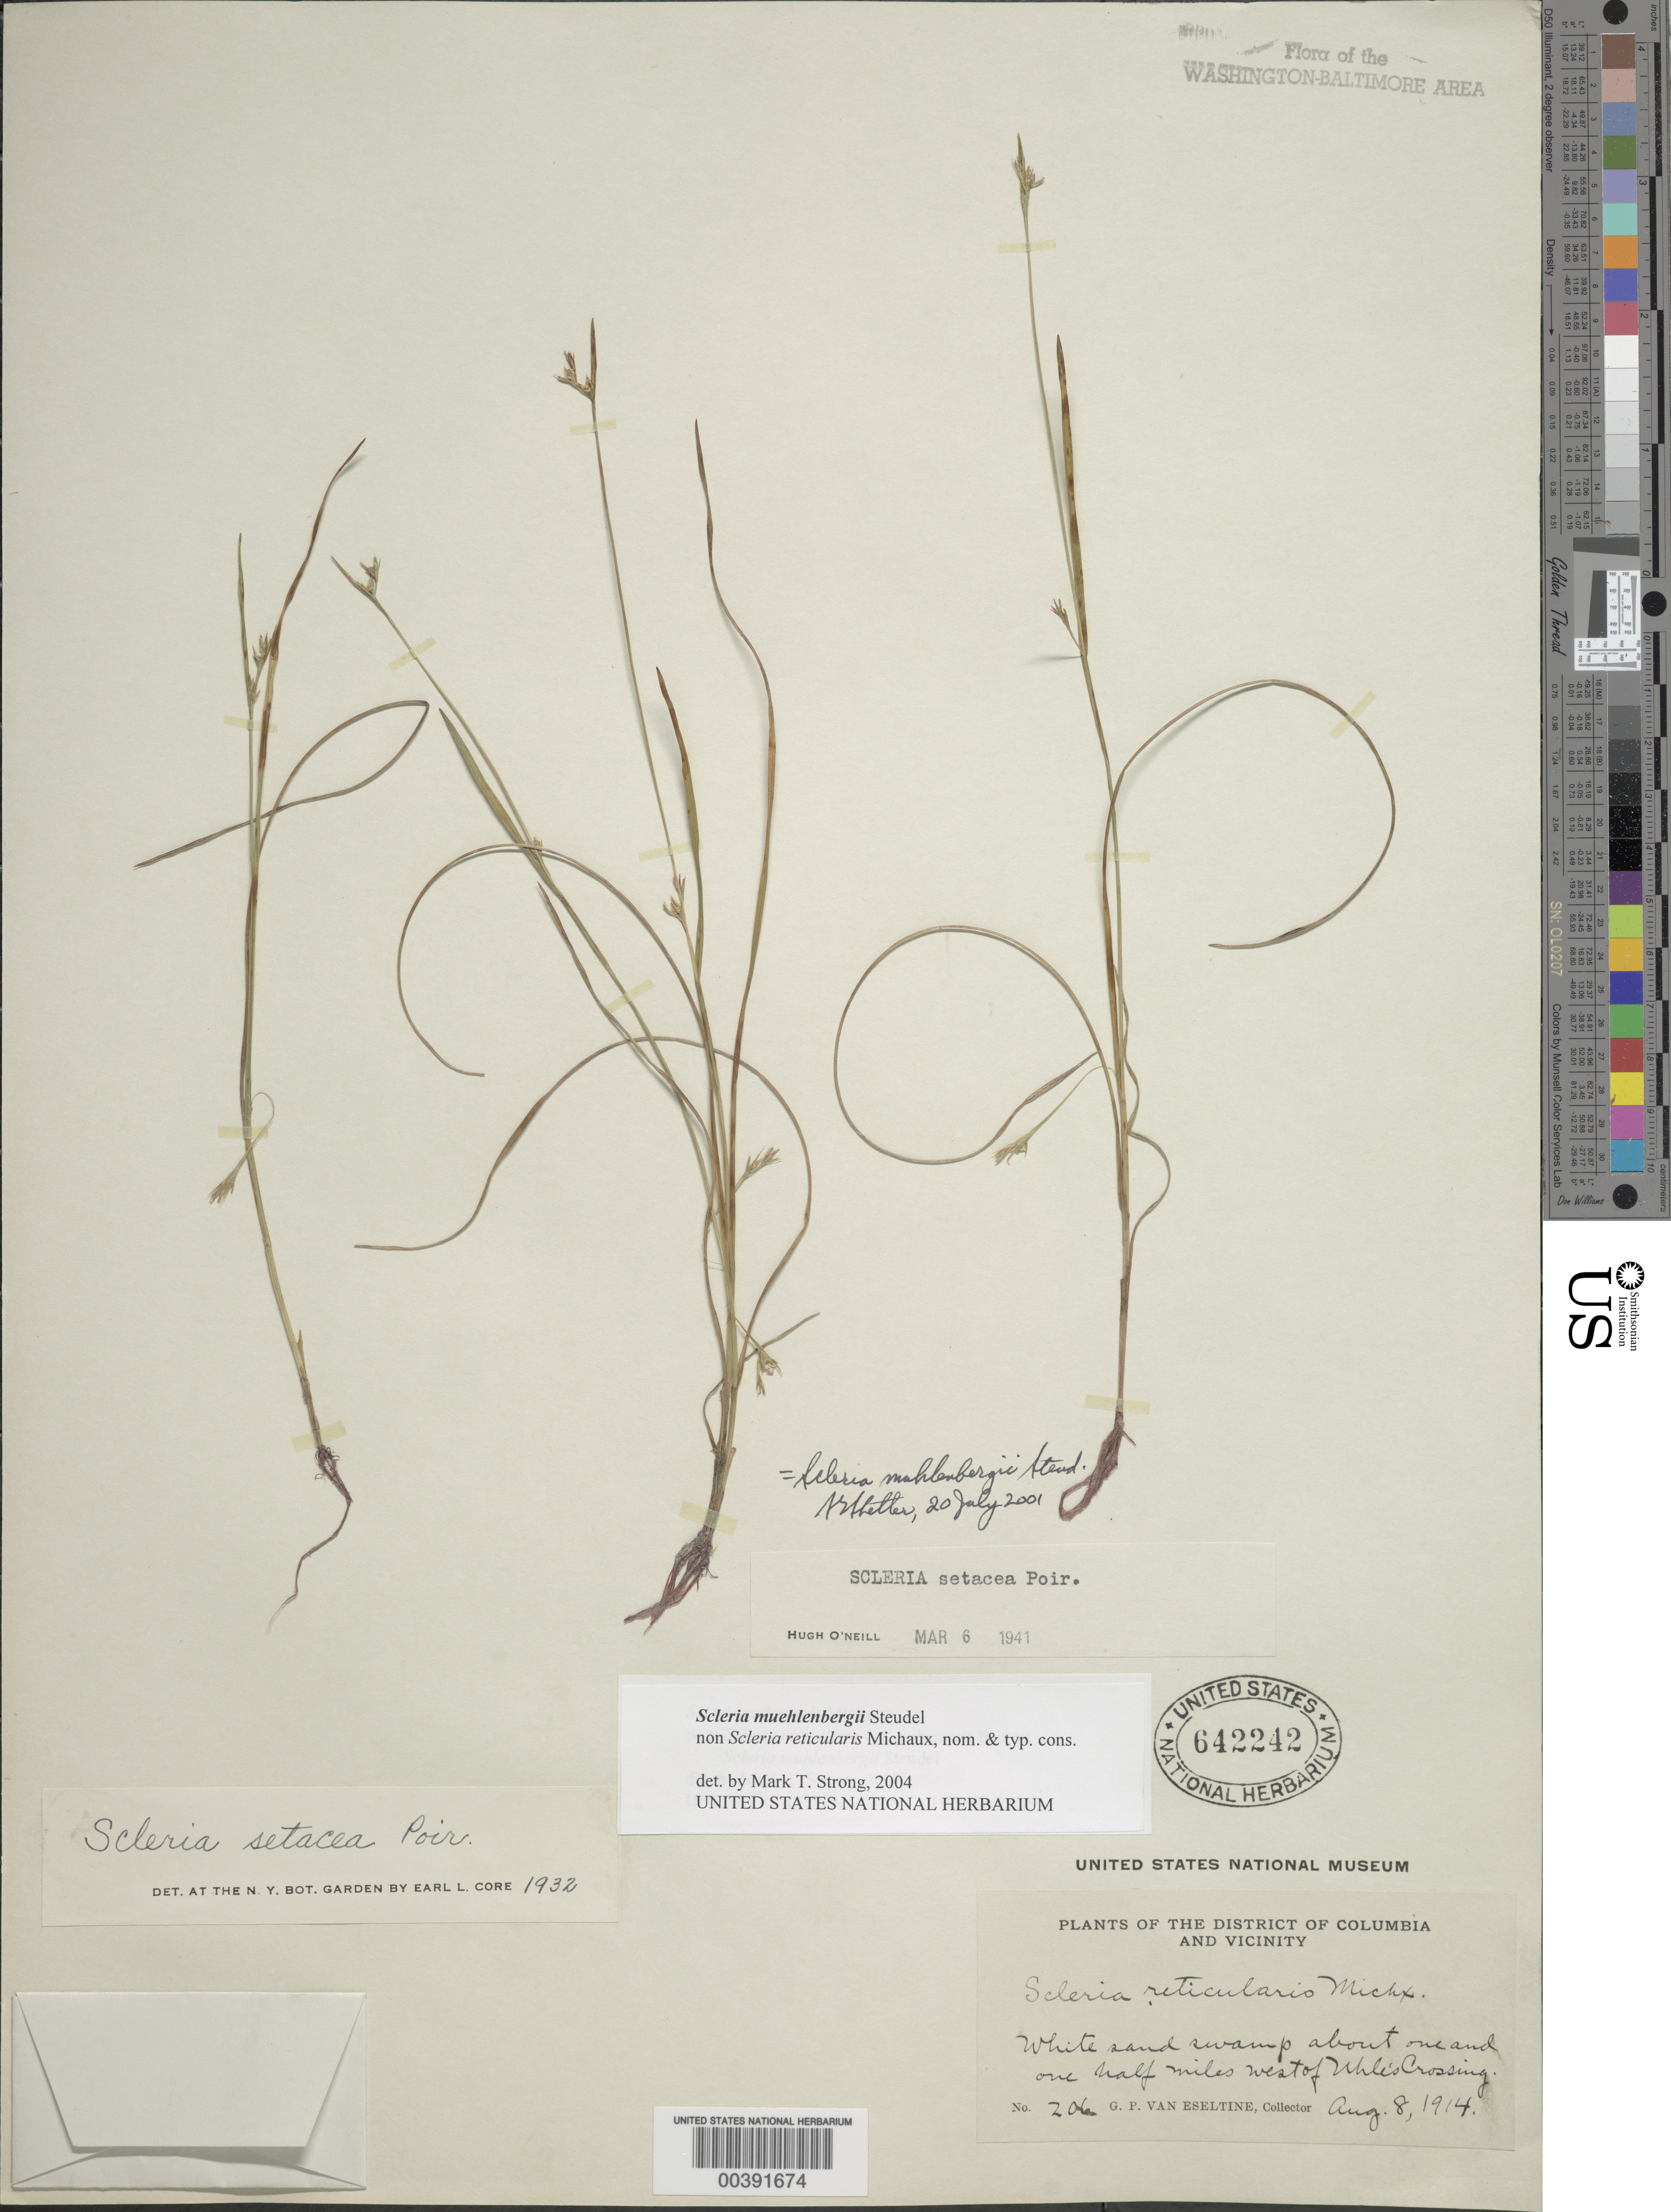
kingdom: Plantae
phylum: Tracheophyta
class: Liliopsida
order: Poales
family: Cyperaceae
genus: Scleria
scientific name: Scleria muehlenbergii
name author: Steud.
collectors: G. P. Van Eseltine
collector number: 206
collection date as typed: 08 Aug 1914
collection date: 1914-08-08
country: United States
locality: West of Uhles Crossing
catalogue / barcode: US 642242